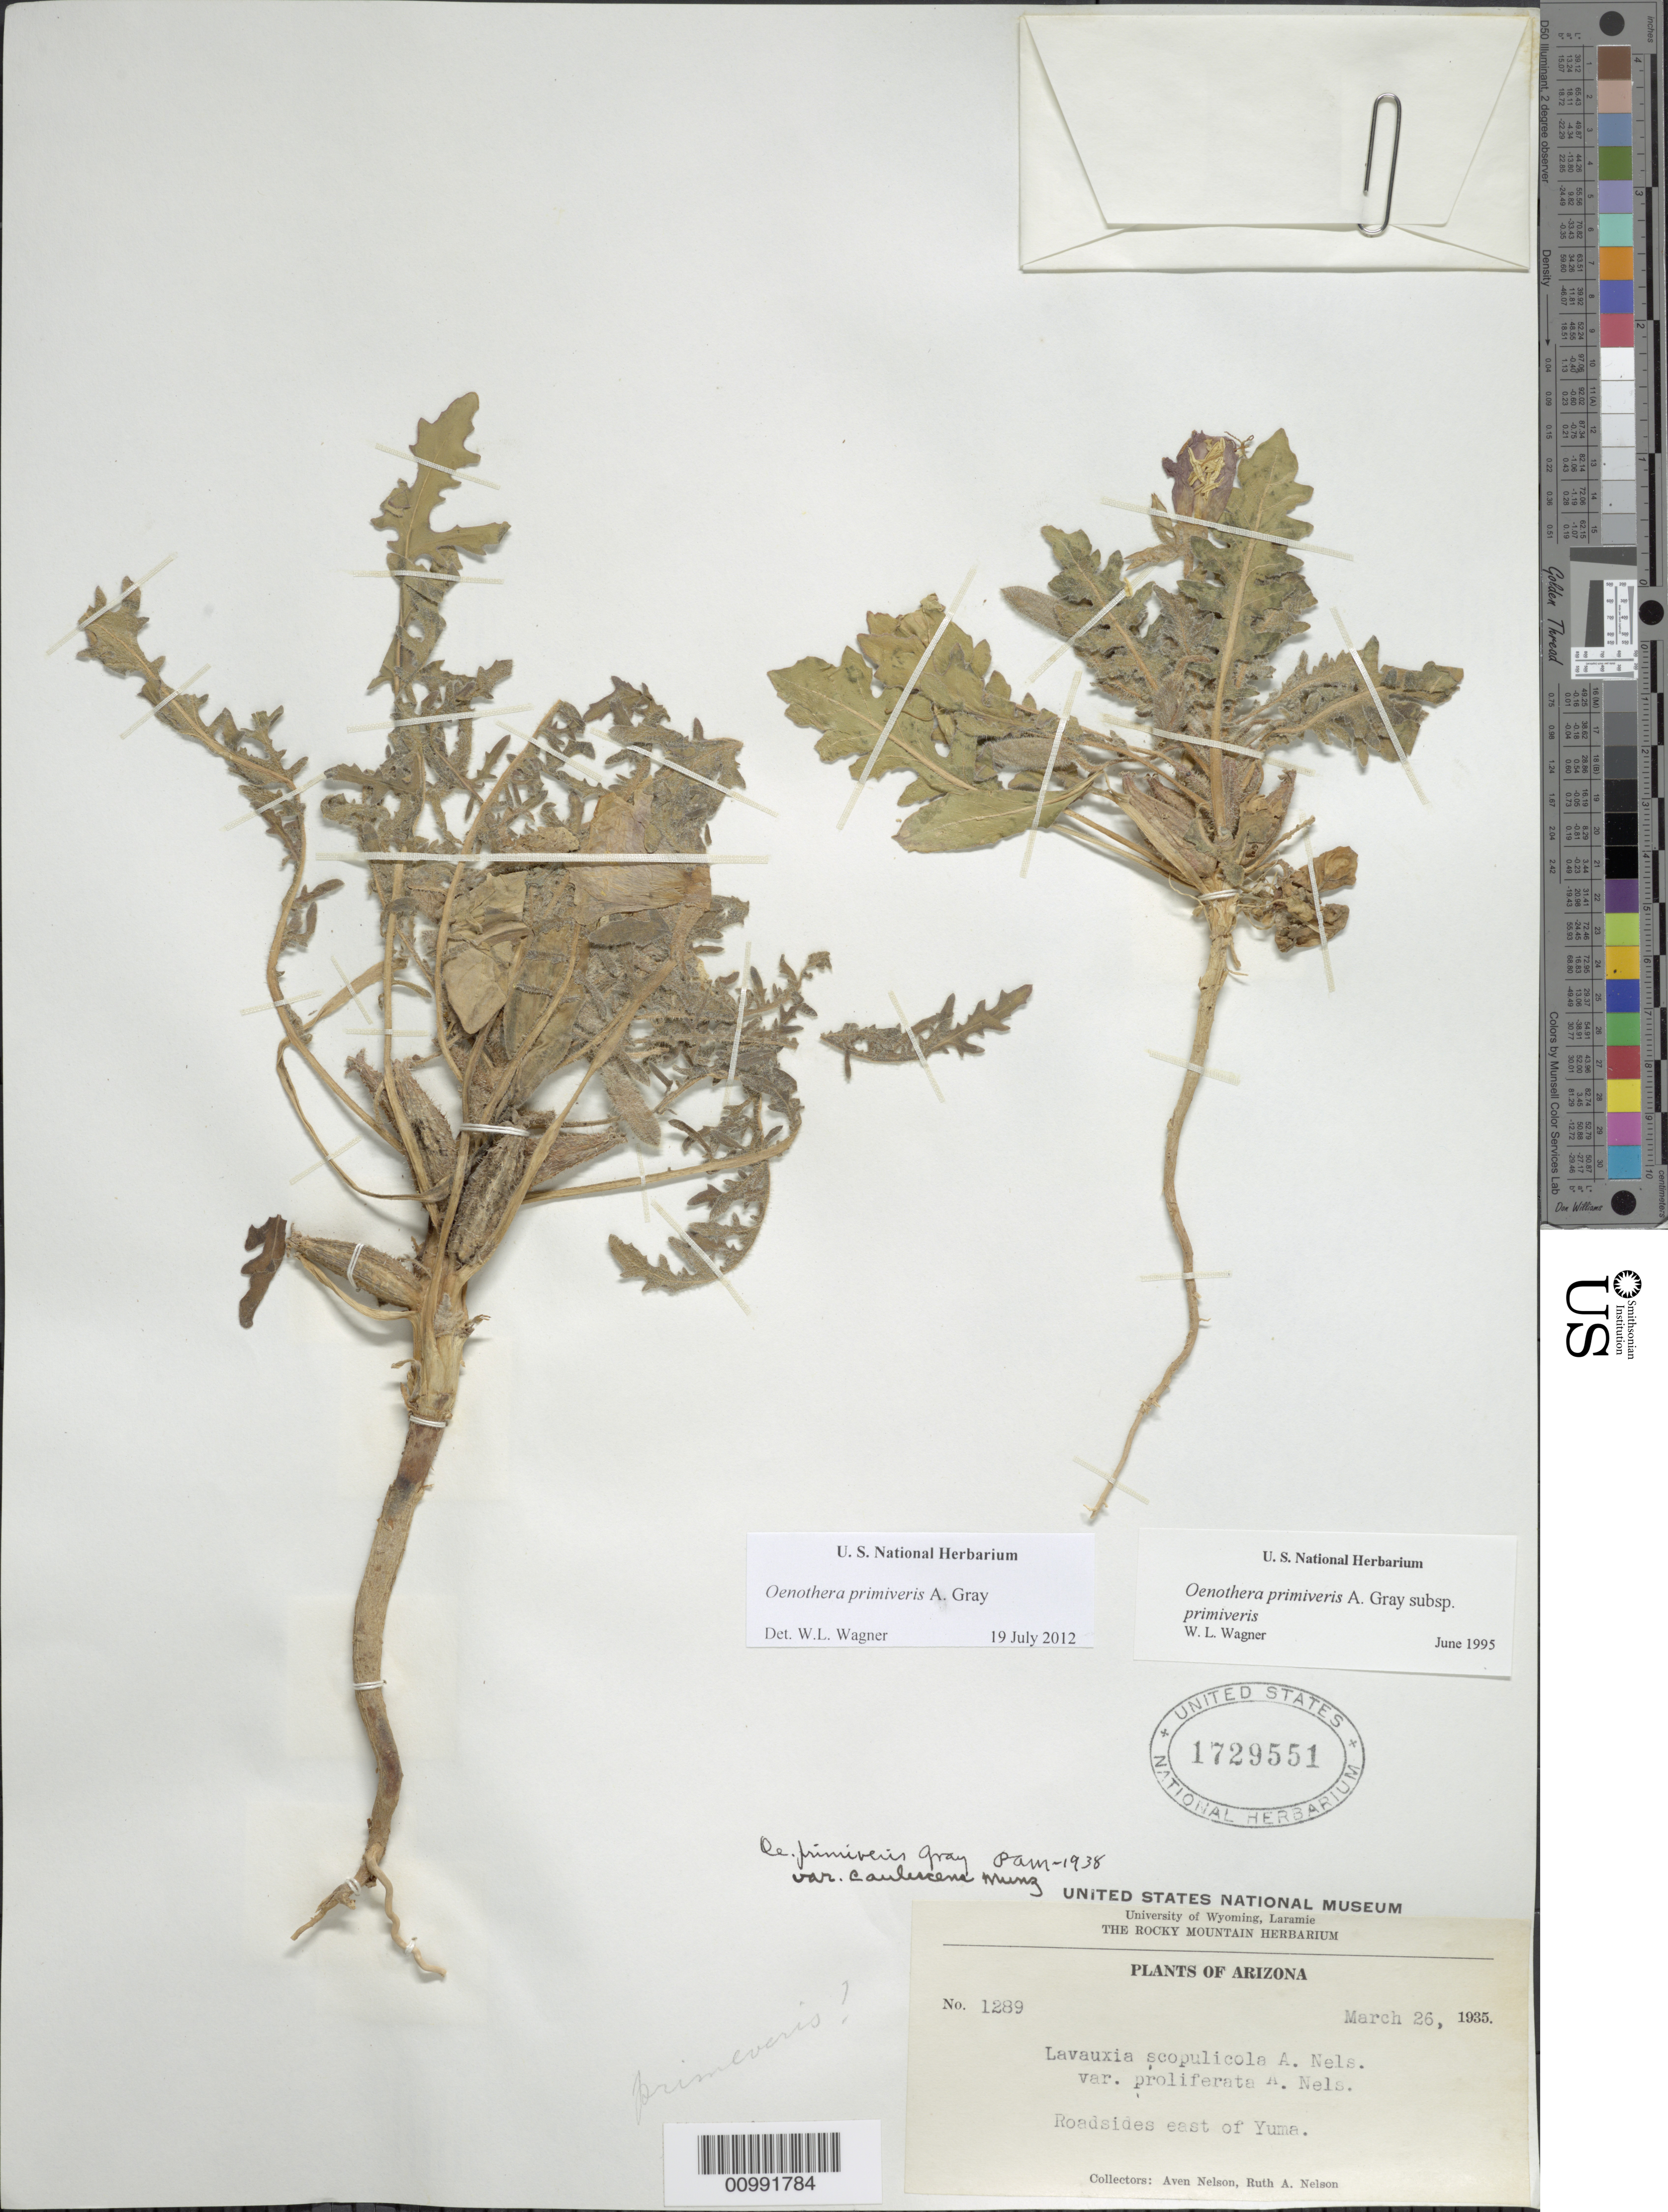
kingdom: Plantae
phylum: Tracheophyta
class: Magnoliopsida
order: Myrtales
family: Onagraceae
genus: Oenothera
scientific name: Oenothera primiveris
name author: A. Gray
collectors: A. Nelson & R. A. Nelson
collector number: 1289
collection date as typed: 26 Mar 1935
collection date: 1935-03-26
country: United States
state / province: Arizona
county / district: Yuma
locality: Roadsides east of Yuma.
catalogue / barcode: US 1729551